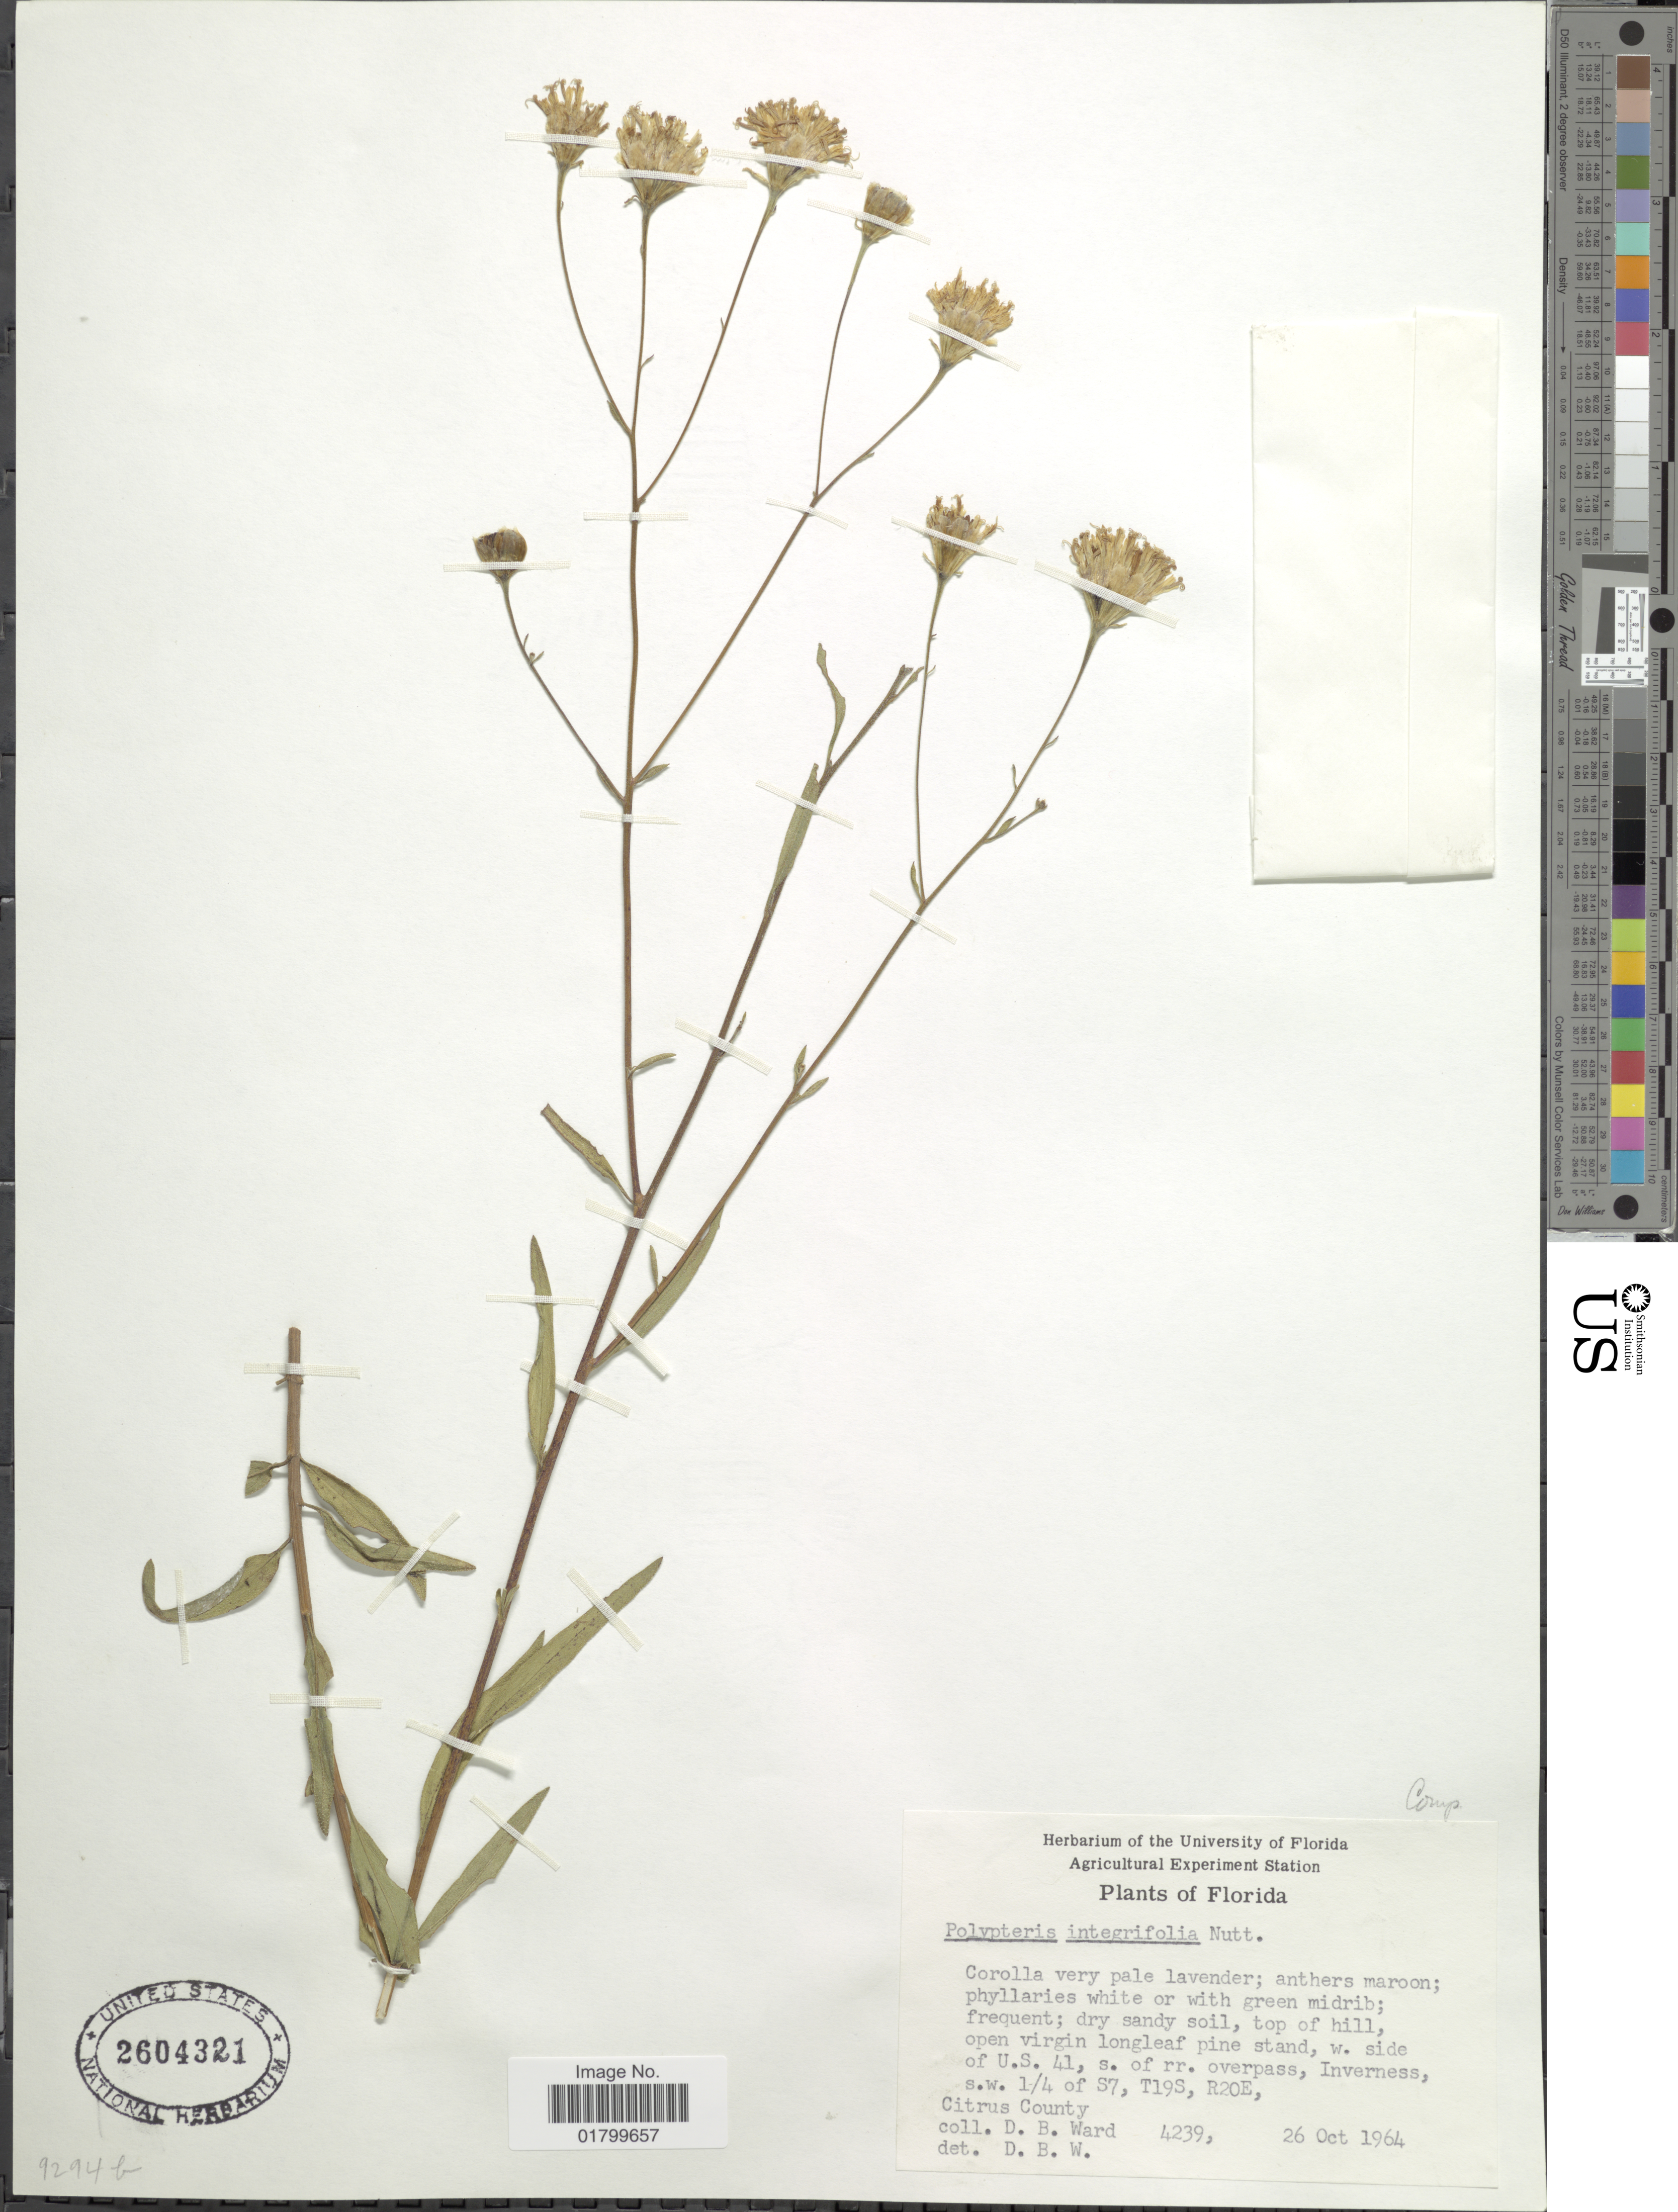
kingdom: Plantae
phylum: Tracheophyta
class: Magnoliopsida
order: Asterales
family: Asteraceae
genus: Palafoxia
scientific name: Palafoxia integrifolia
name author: (Nutt.) Torr. & A. Gray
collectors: D. B. Ward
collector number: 4239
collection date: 1964-10-26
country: United States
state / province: Florida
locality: W. side of U. S. 41, s. of rr. pverpass, Inverness, s.w. 1/4 of S7, T19S, R20E, Citrus County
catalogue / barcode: US 2604321